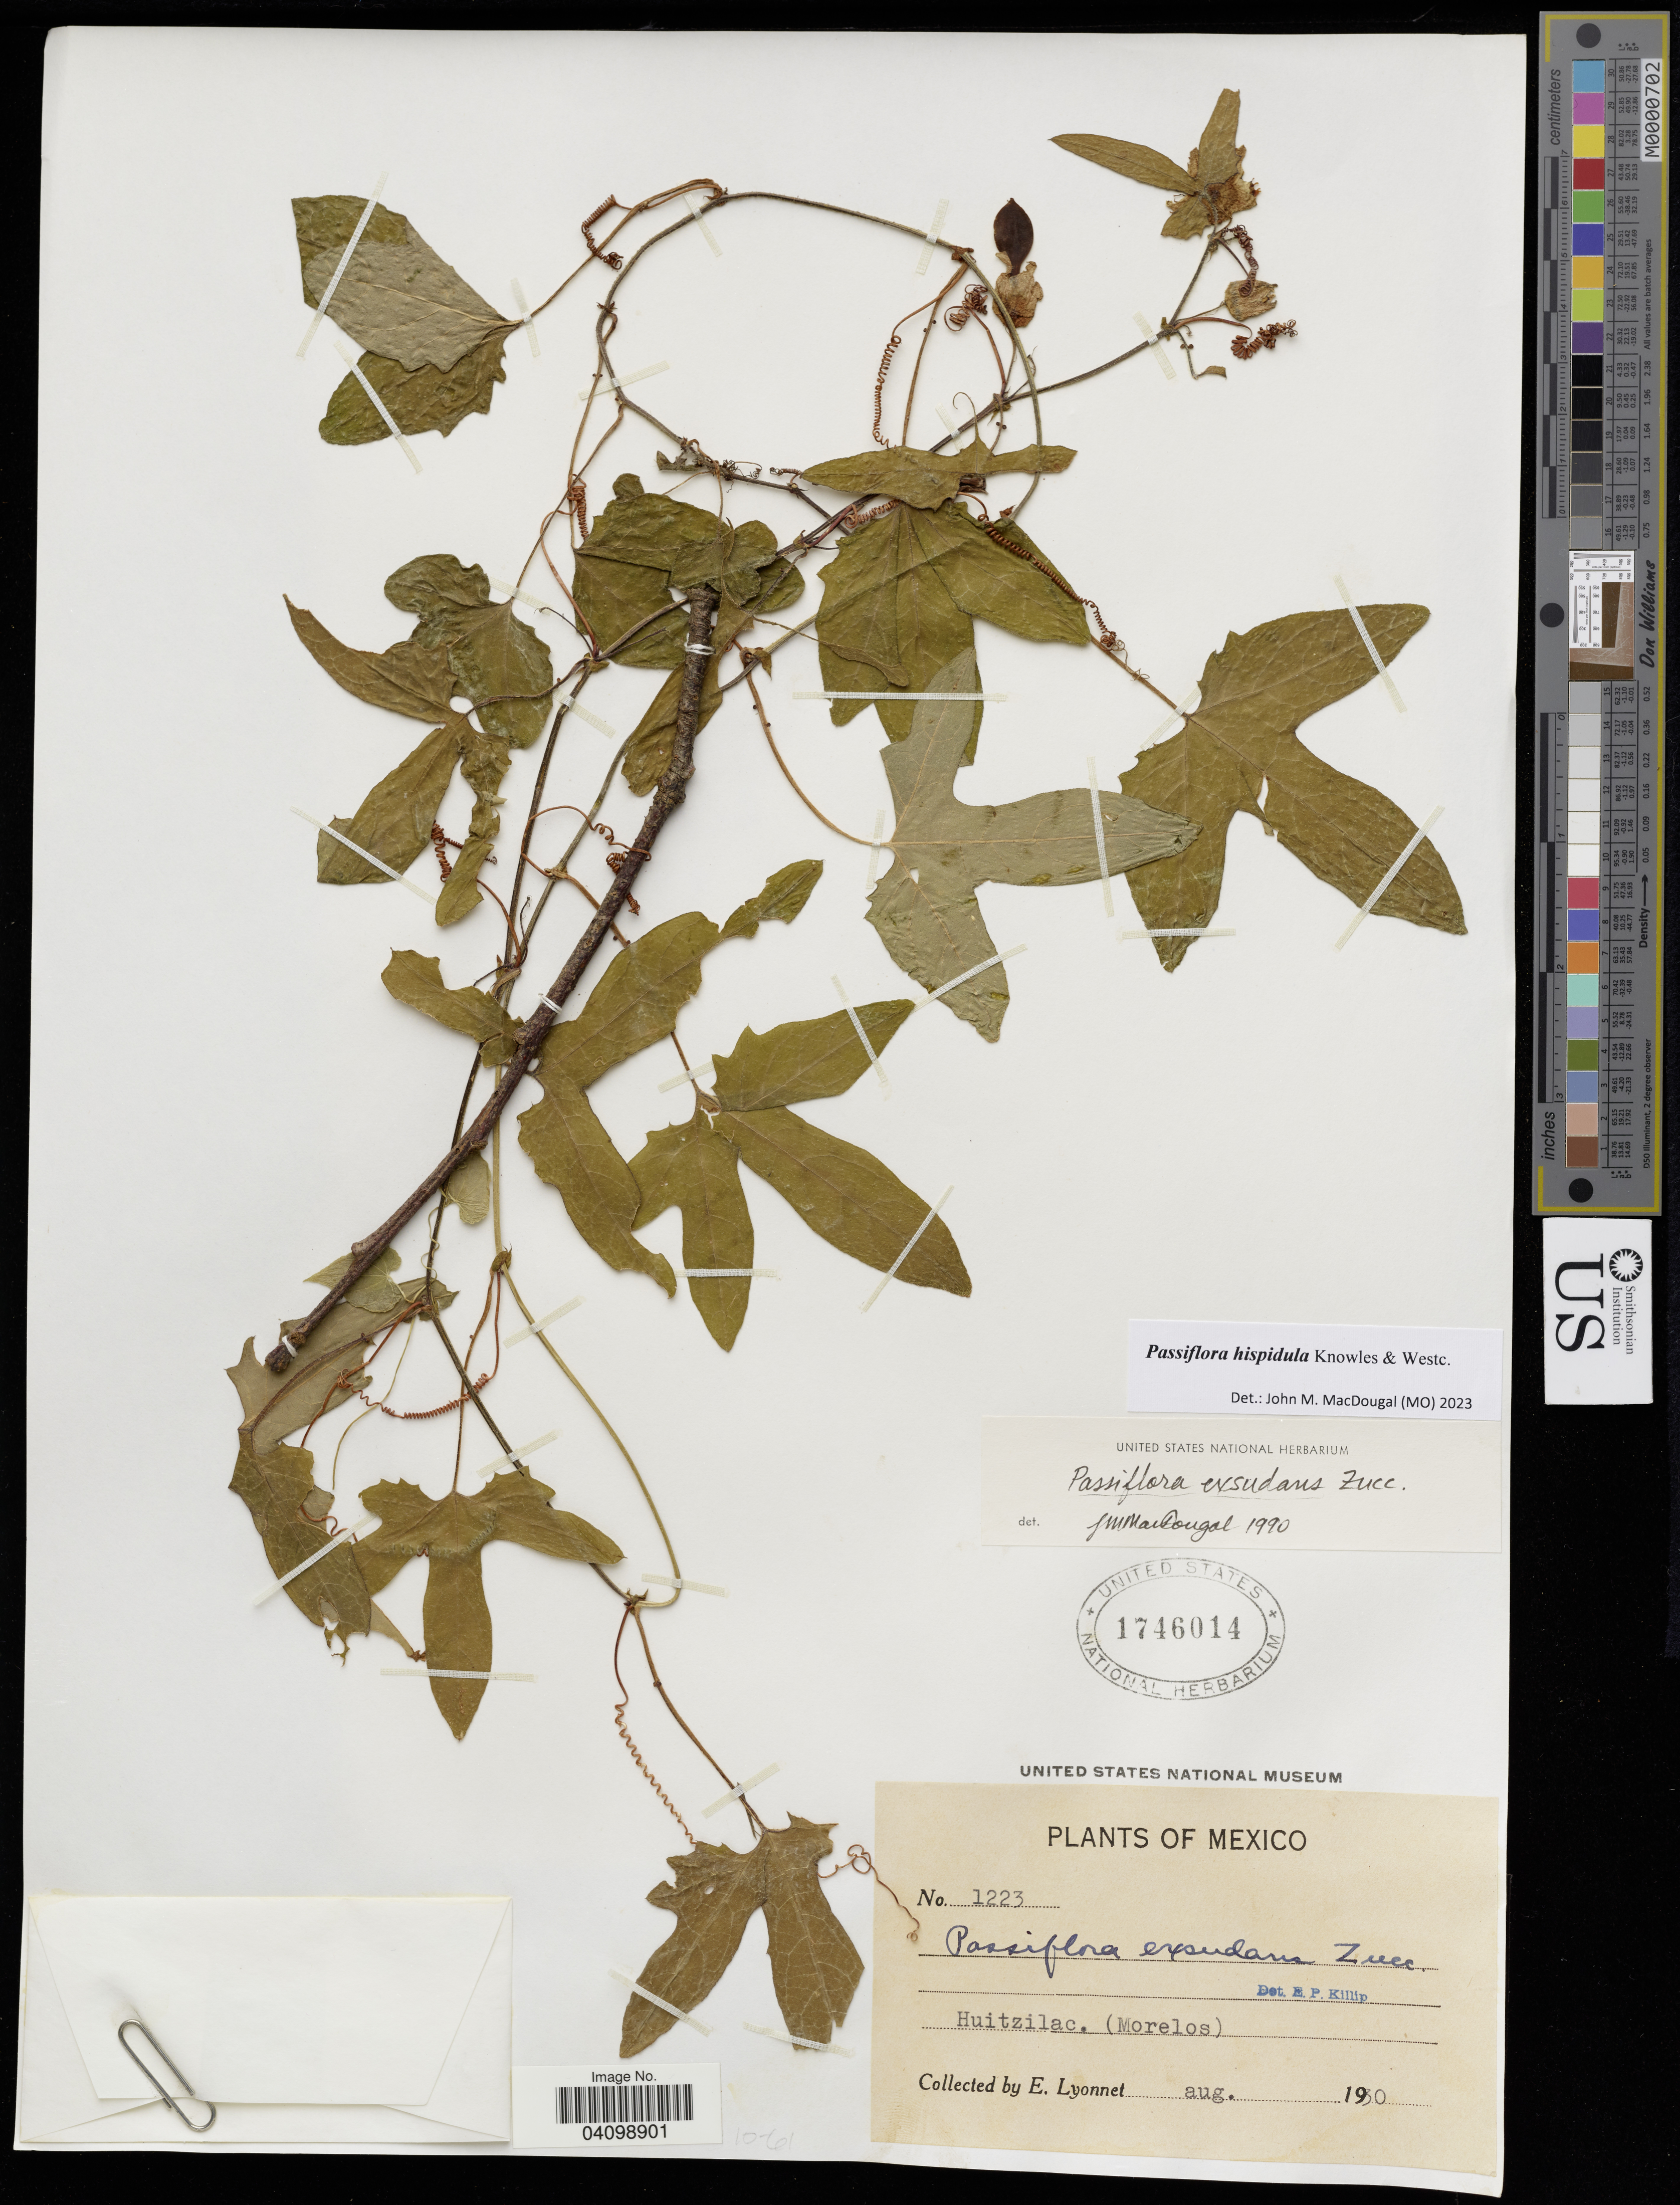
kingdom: Plantae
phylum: Tracheophyta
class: Magnoliopsida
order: Malpighiales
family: Passifloraceae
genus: Passiflora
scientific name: Passiflora exsudans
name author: Zucc.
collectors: E. Lyonnet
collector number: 1223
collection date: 1930-08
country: Mexico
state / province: Morelos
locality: Huitzilac.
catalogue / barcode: US 1746014